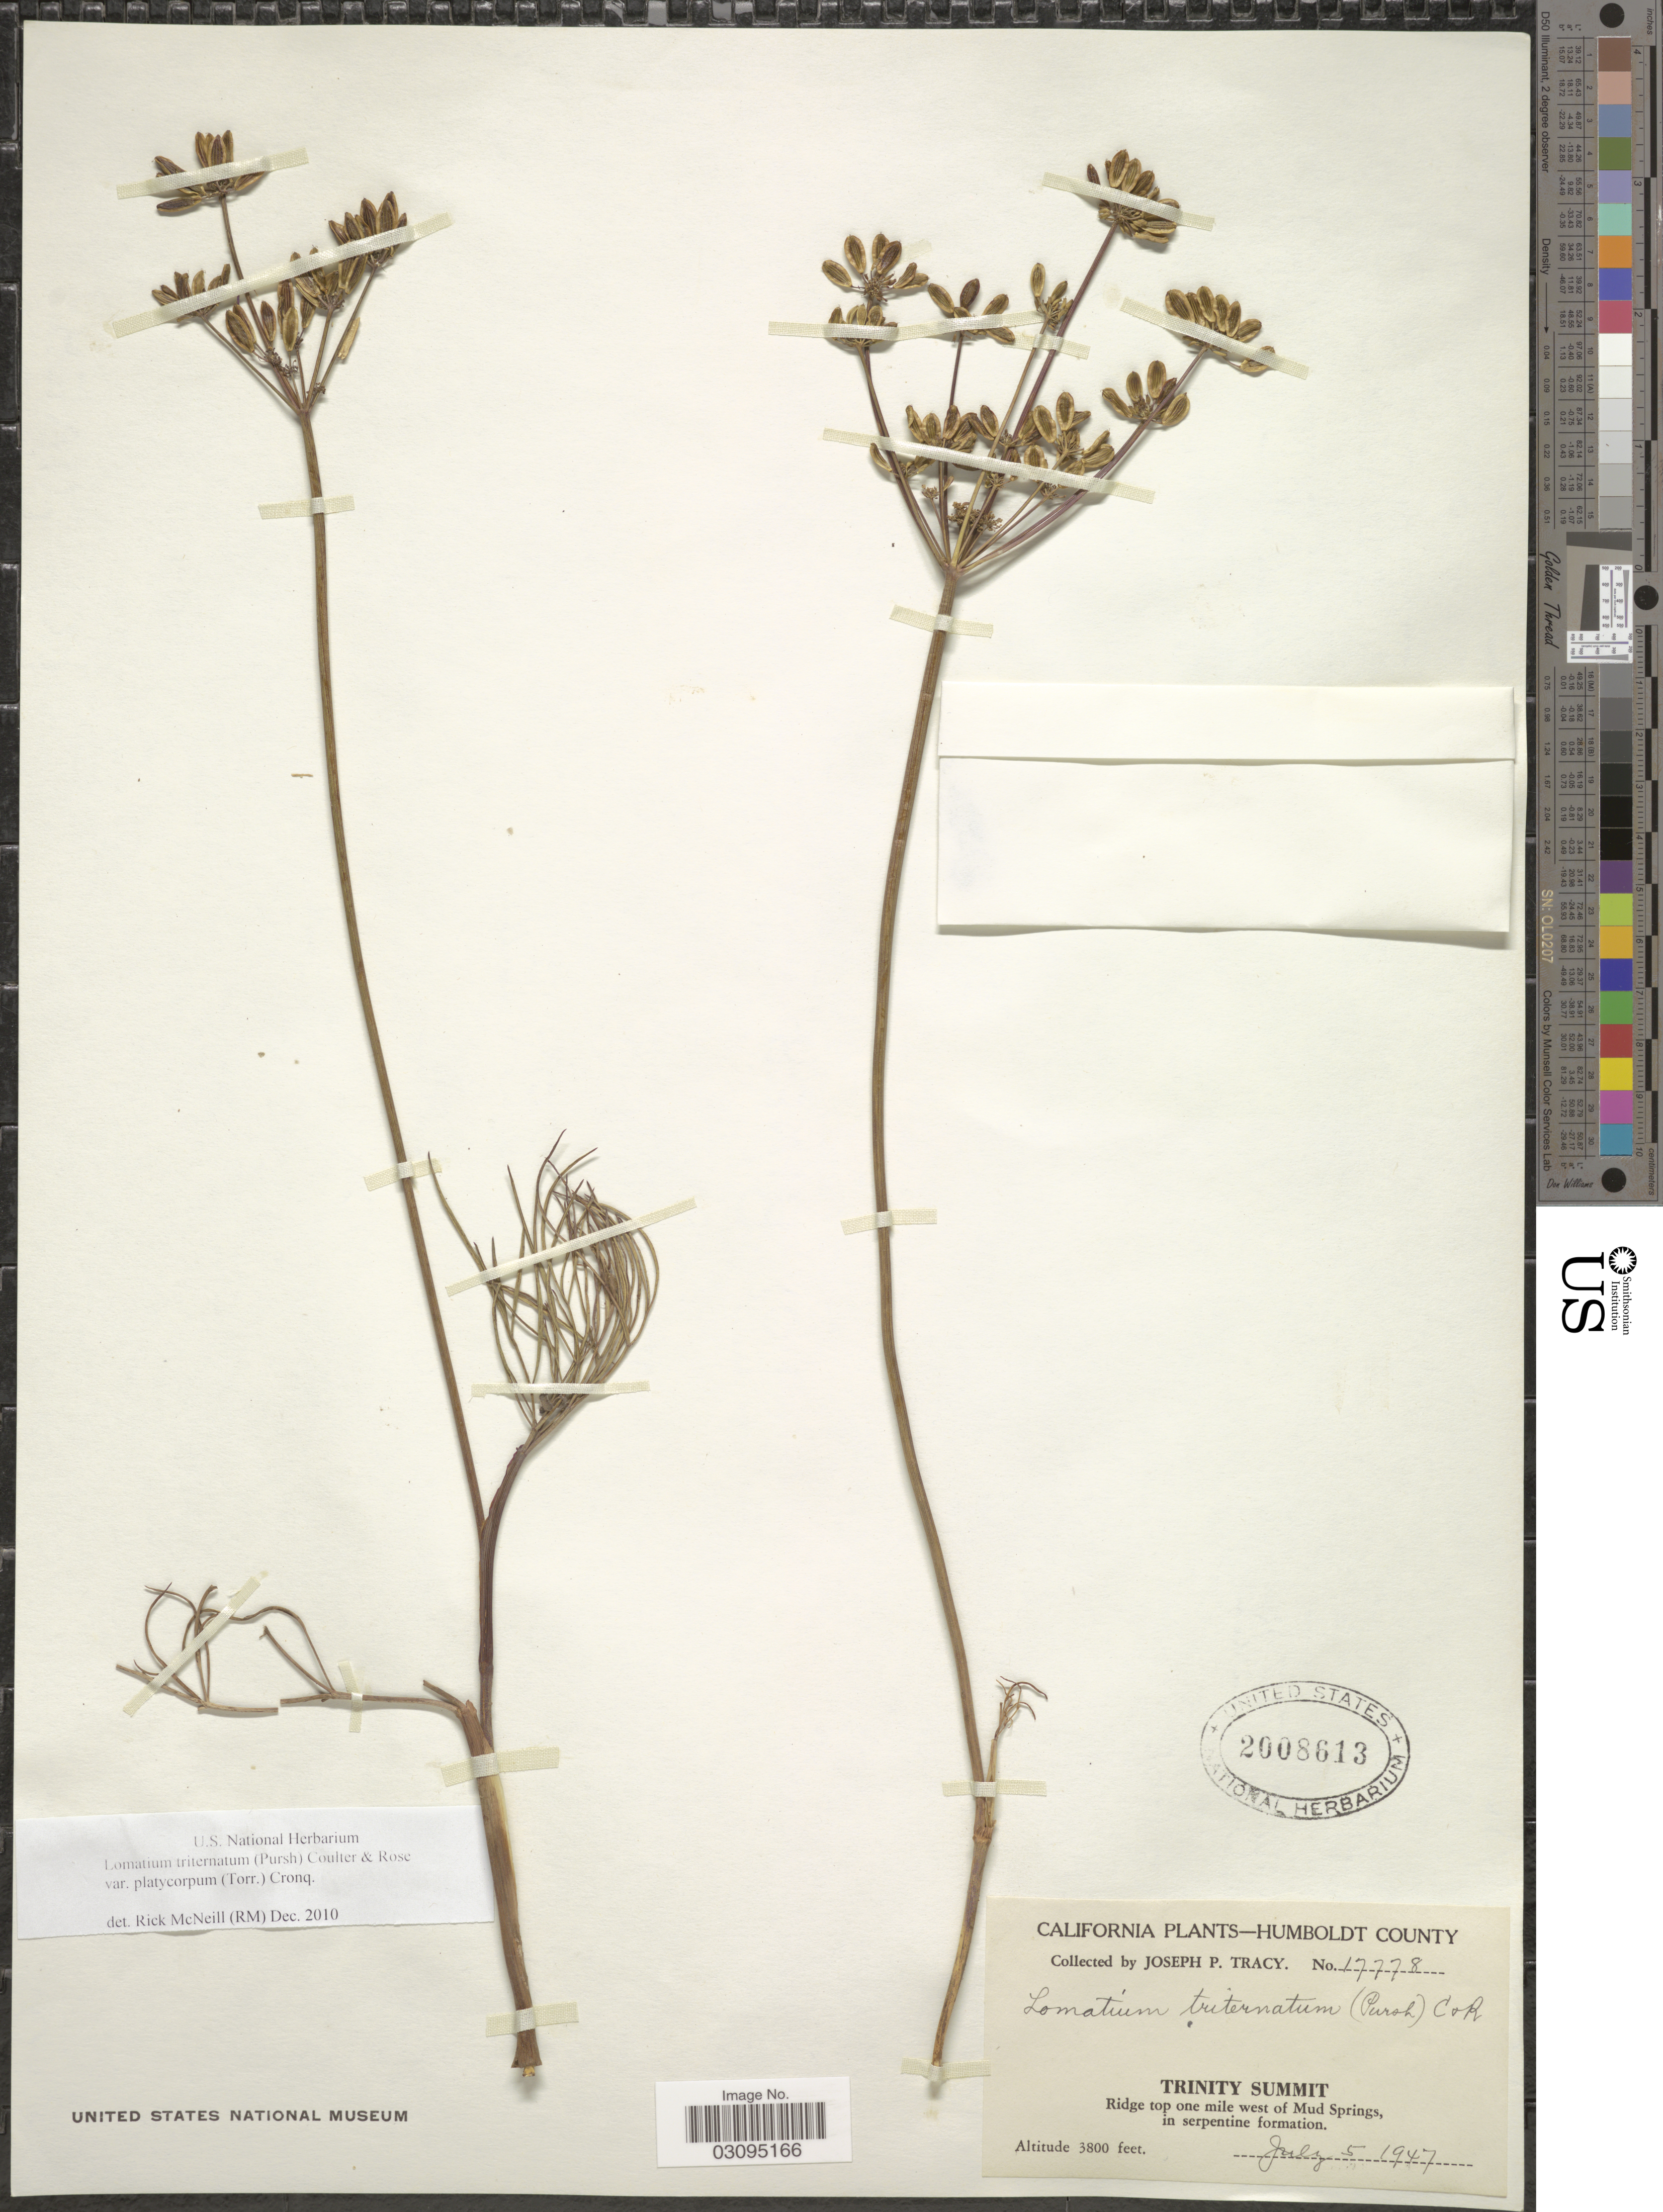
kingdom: Plantae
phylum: Tracheophyta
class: Magnoliopsida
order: Apiales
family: Apiaceae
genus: Lomatium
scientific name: Lomatium triternatum var. platycarpum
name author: (Torr.) B. Boivin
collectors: J. Tracy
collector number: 17778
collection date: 1947-07-05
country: United States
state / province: California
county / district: Humboldt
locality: Humboldt County, Trinity Summit, Ridge top one mile west of Mud Springs, in serpentine formation.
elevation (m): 1158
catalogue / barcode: US 2008613